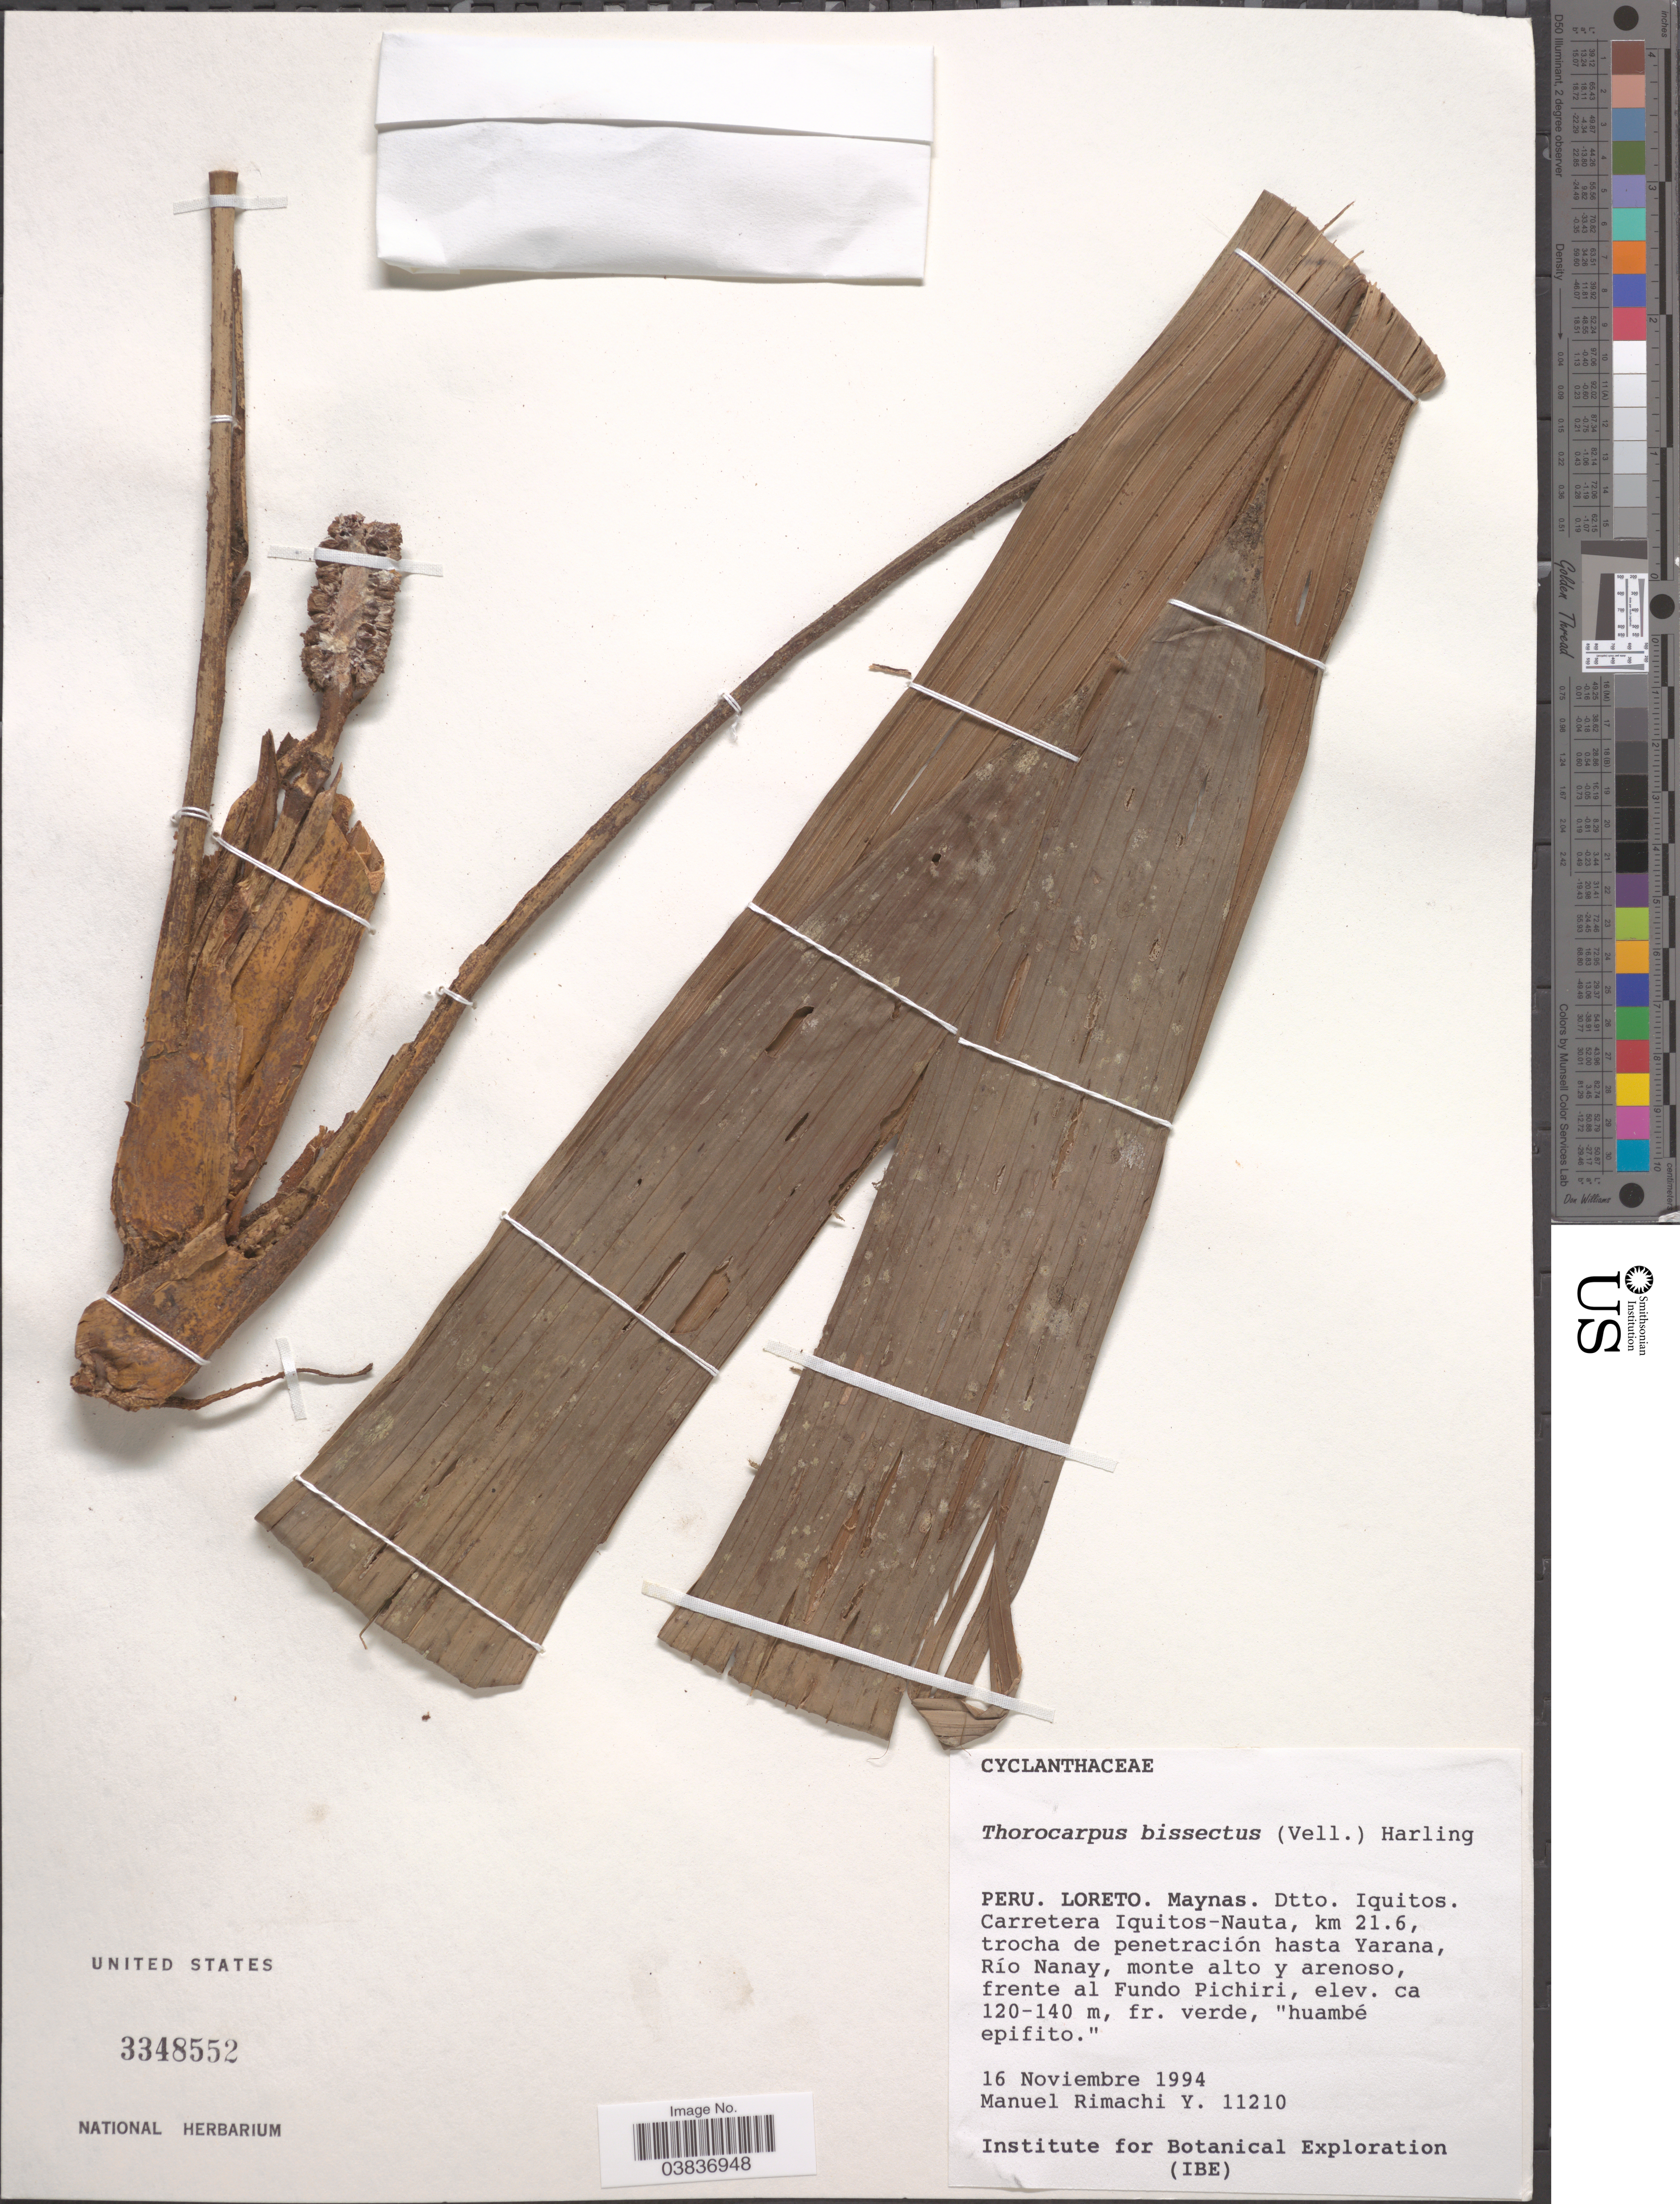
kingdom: Plantae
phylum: Tracheophyta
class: Liliopsida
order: Pandanales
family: Cyclanthaceae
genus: Thoracocarpus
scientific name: Thoracocarpus bissectus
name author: (Vell.) Harling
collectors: M. Rimachi Y.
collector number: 11210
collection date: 1994-11-16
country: Peru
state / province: Loreto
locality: Maynas. Dtto. Iquitos. Carretera Iquitos-Nauta, km 21.6, trocha de penetración hasta Yarana, Río Nanay, monte alto y arenoso, frente al Fundo Pichiri.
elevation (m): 120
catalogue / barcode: US 3348552